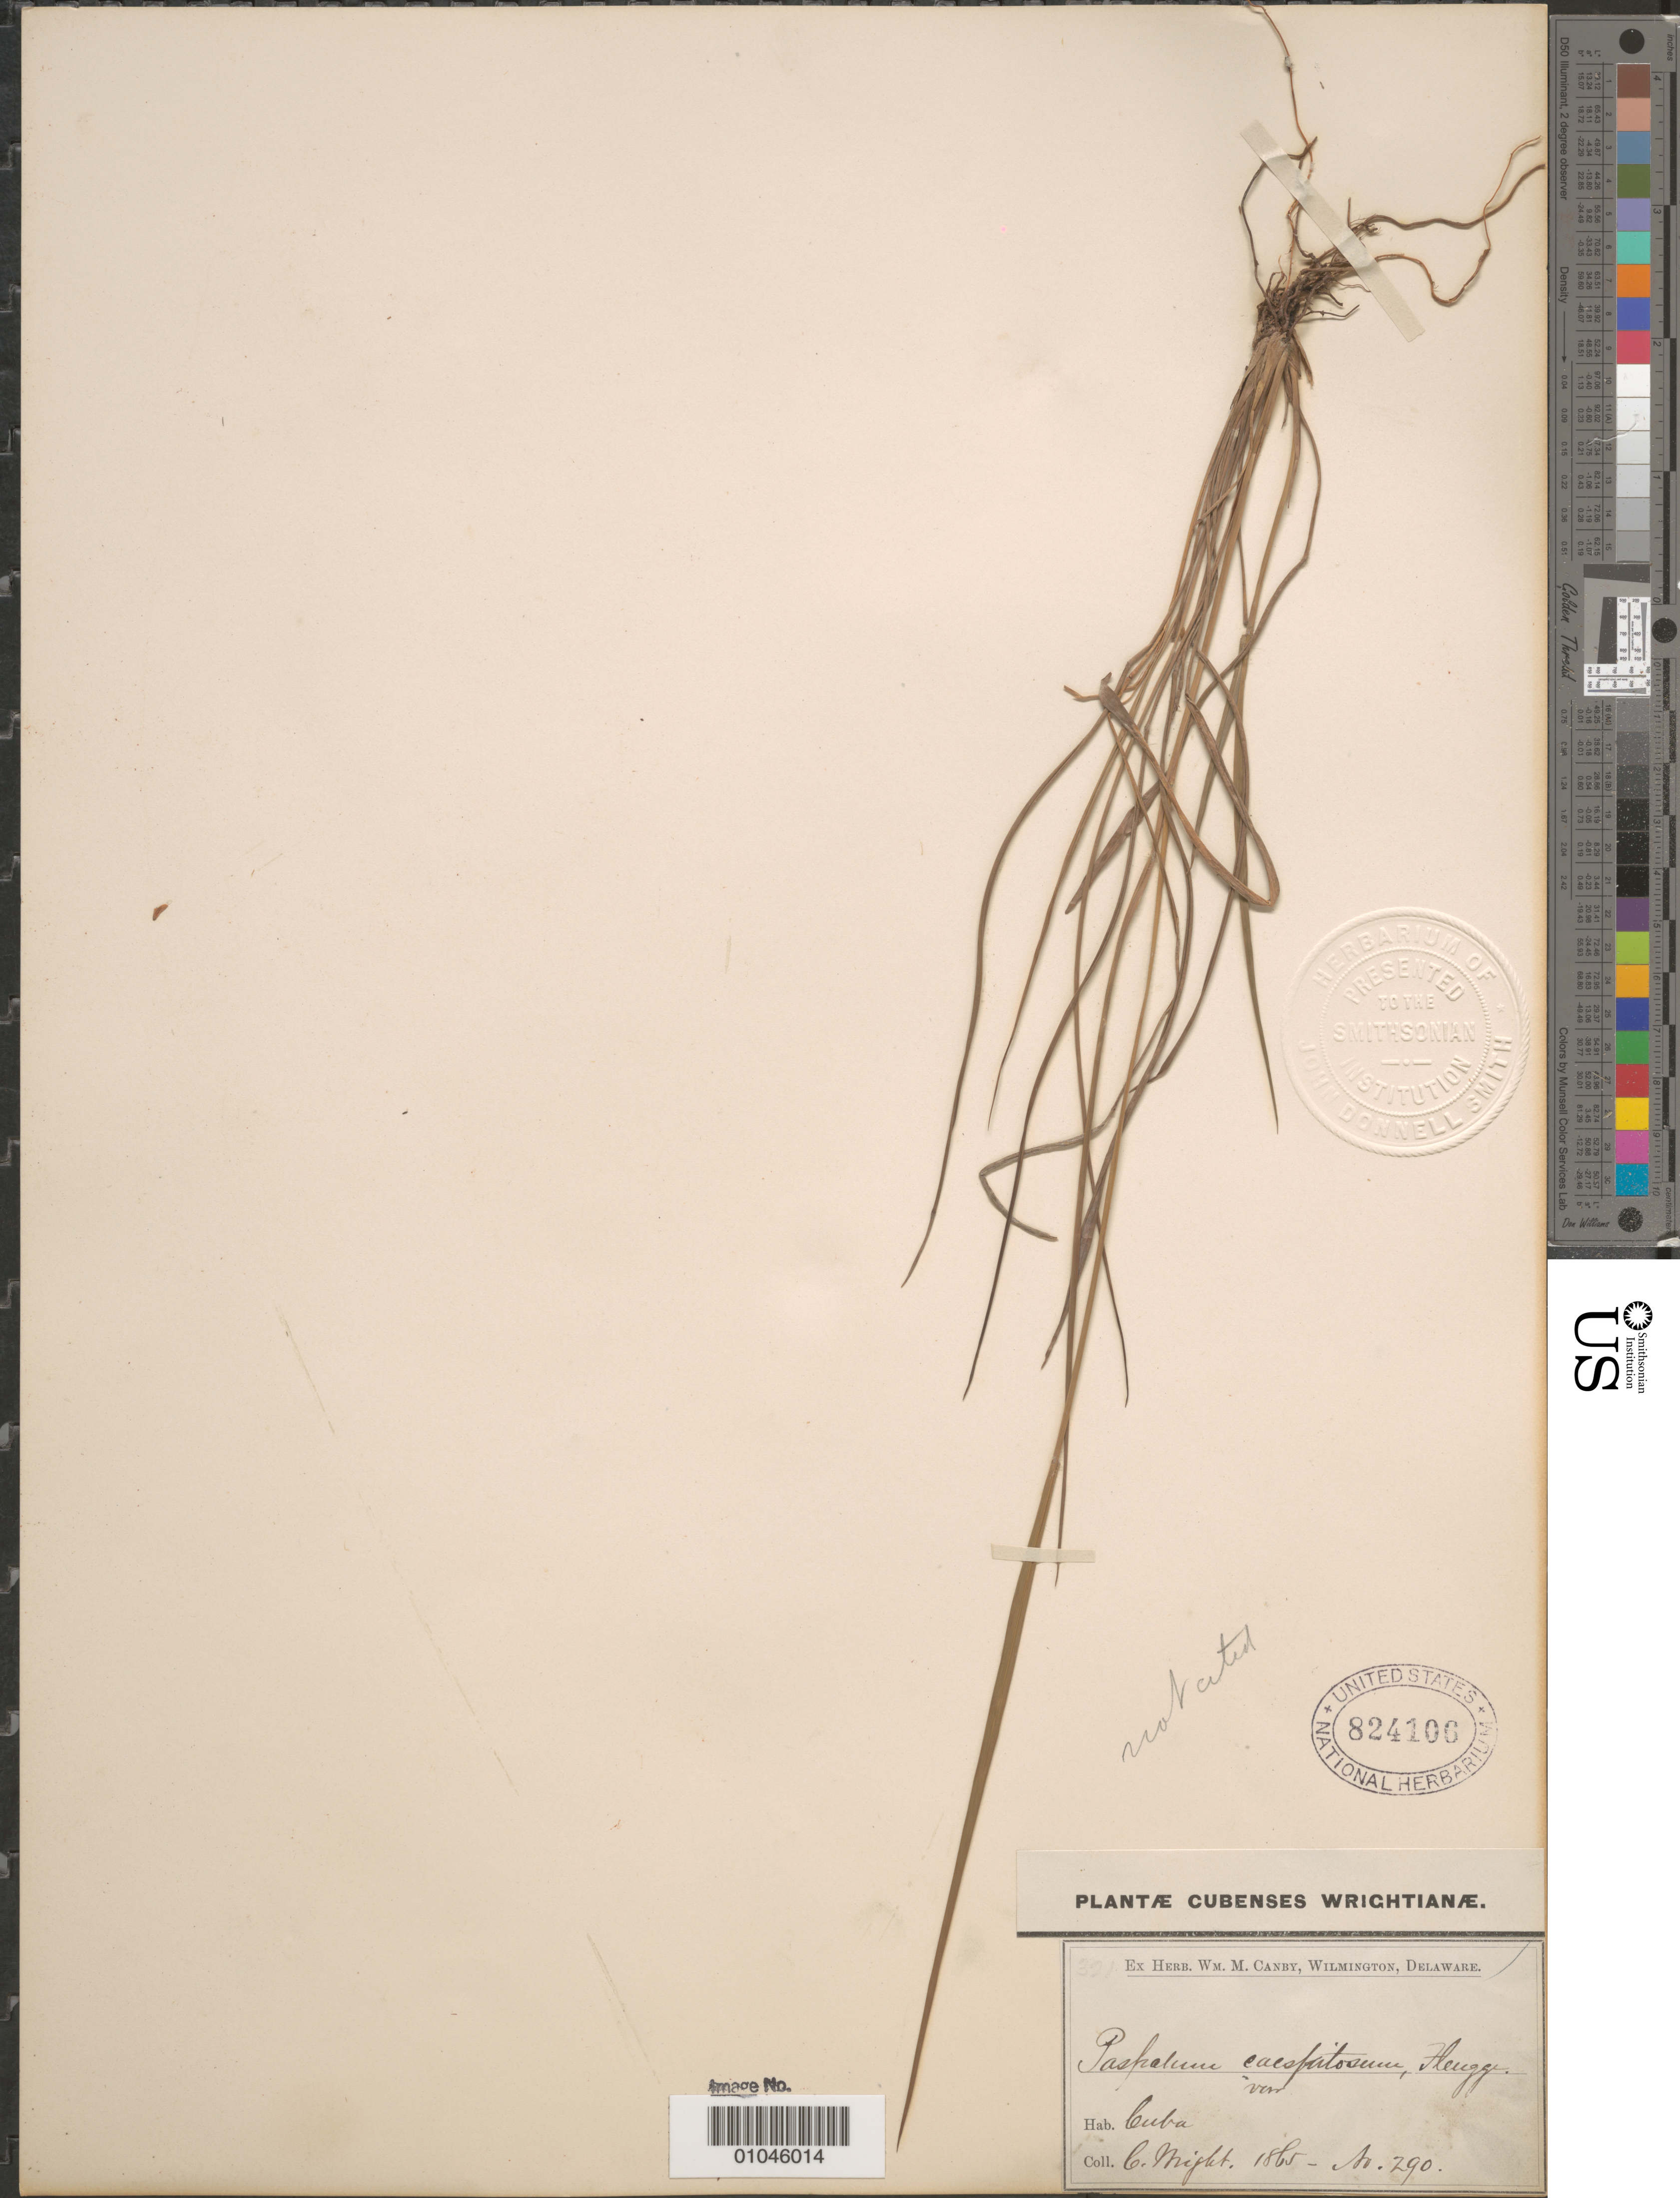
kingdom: Plantae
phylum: Tracheophyta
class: Liliopsida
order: Poales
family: Poaceae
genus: Paspalum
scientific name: Paspalum caespitosum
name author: Flüggé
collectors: C. Wright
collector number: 290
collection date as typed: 1865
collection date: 1865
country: Cuba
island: Cuba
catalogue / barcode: US 824106